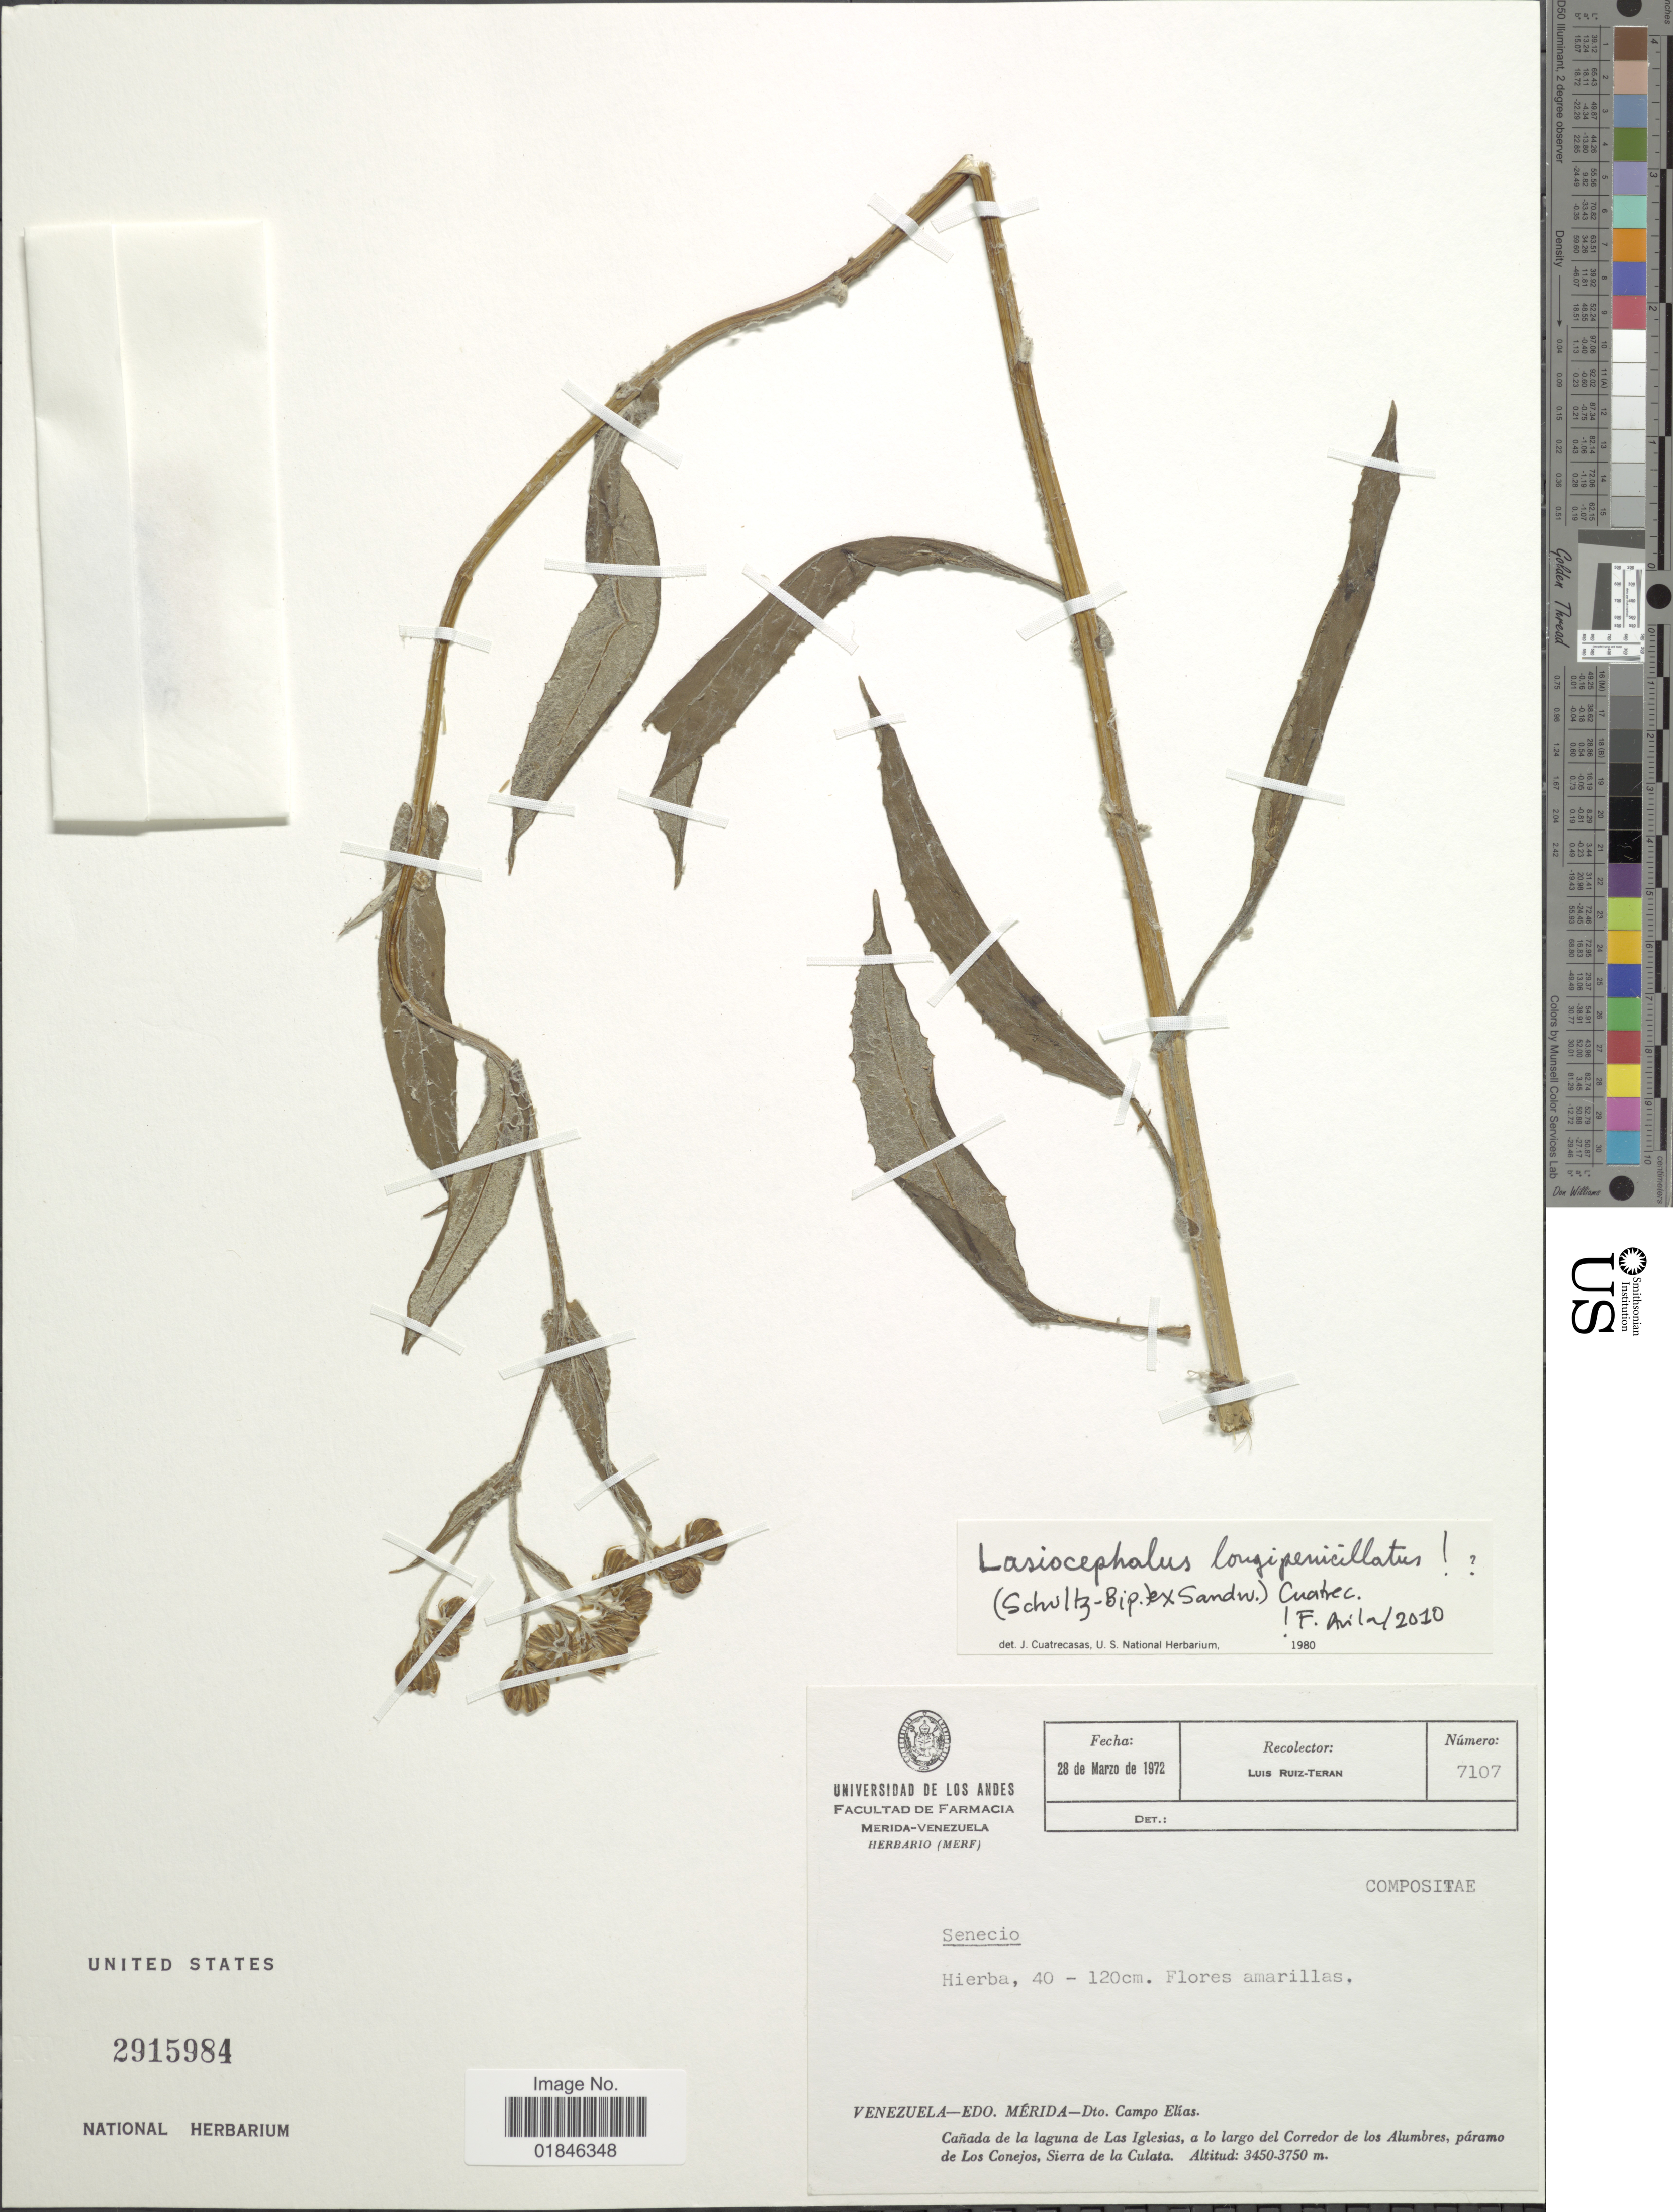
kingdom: Plantae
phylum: Tracheophyta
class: Magnoliopsida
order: Asterales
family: Asteraceae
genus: Senecio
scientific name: Senecio cuencanus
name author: Hieron.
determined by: Salomon, Luciana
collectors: L. E. Ruíz-Terán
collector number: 7107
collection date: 1972-03-28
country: Venezuela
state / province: Mérida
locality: Cañada de la laguna de Las Iglesias, a lo largo del Corredor de los Alumbres, páramo de Los Conejos, Sierra de la Culata.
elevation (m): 3450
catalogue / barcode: US 2915984